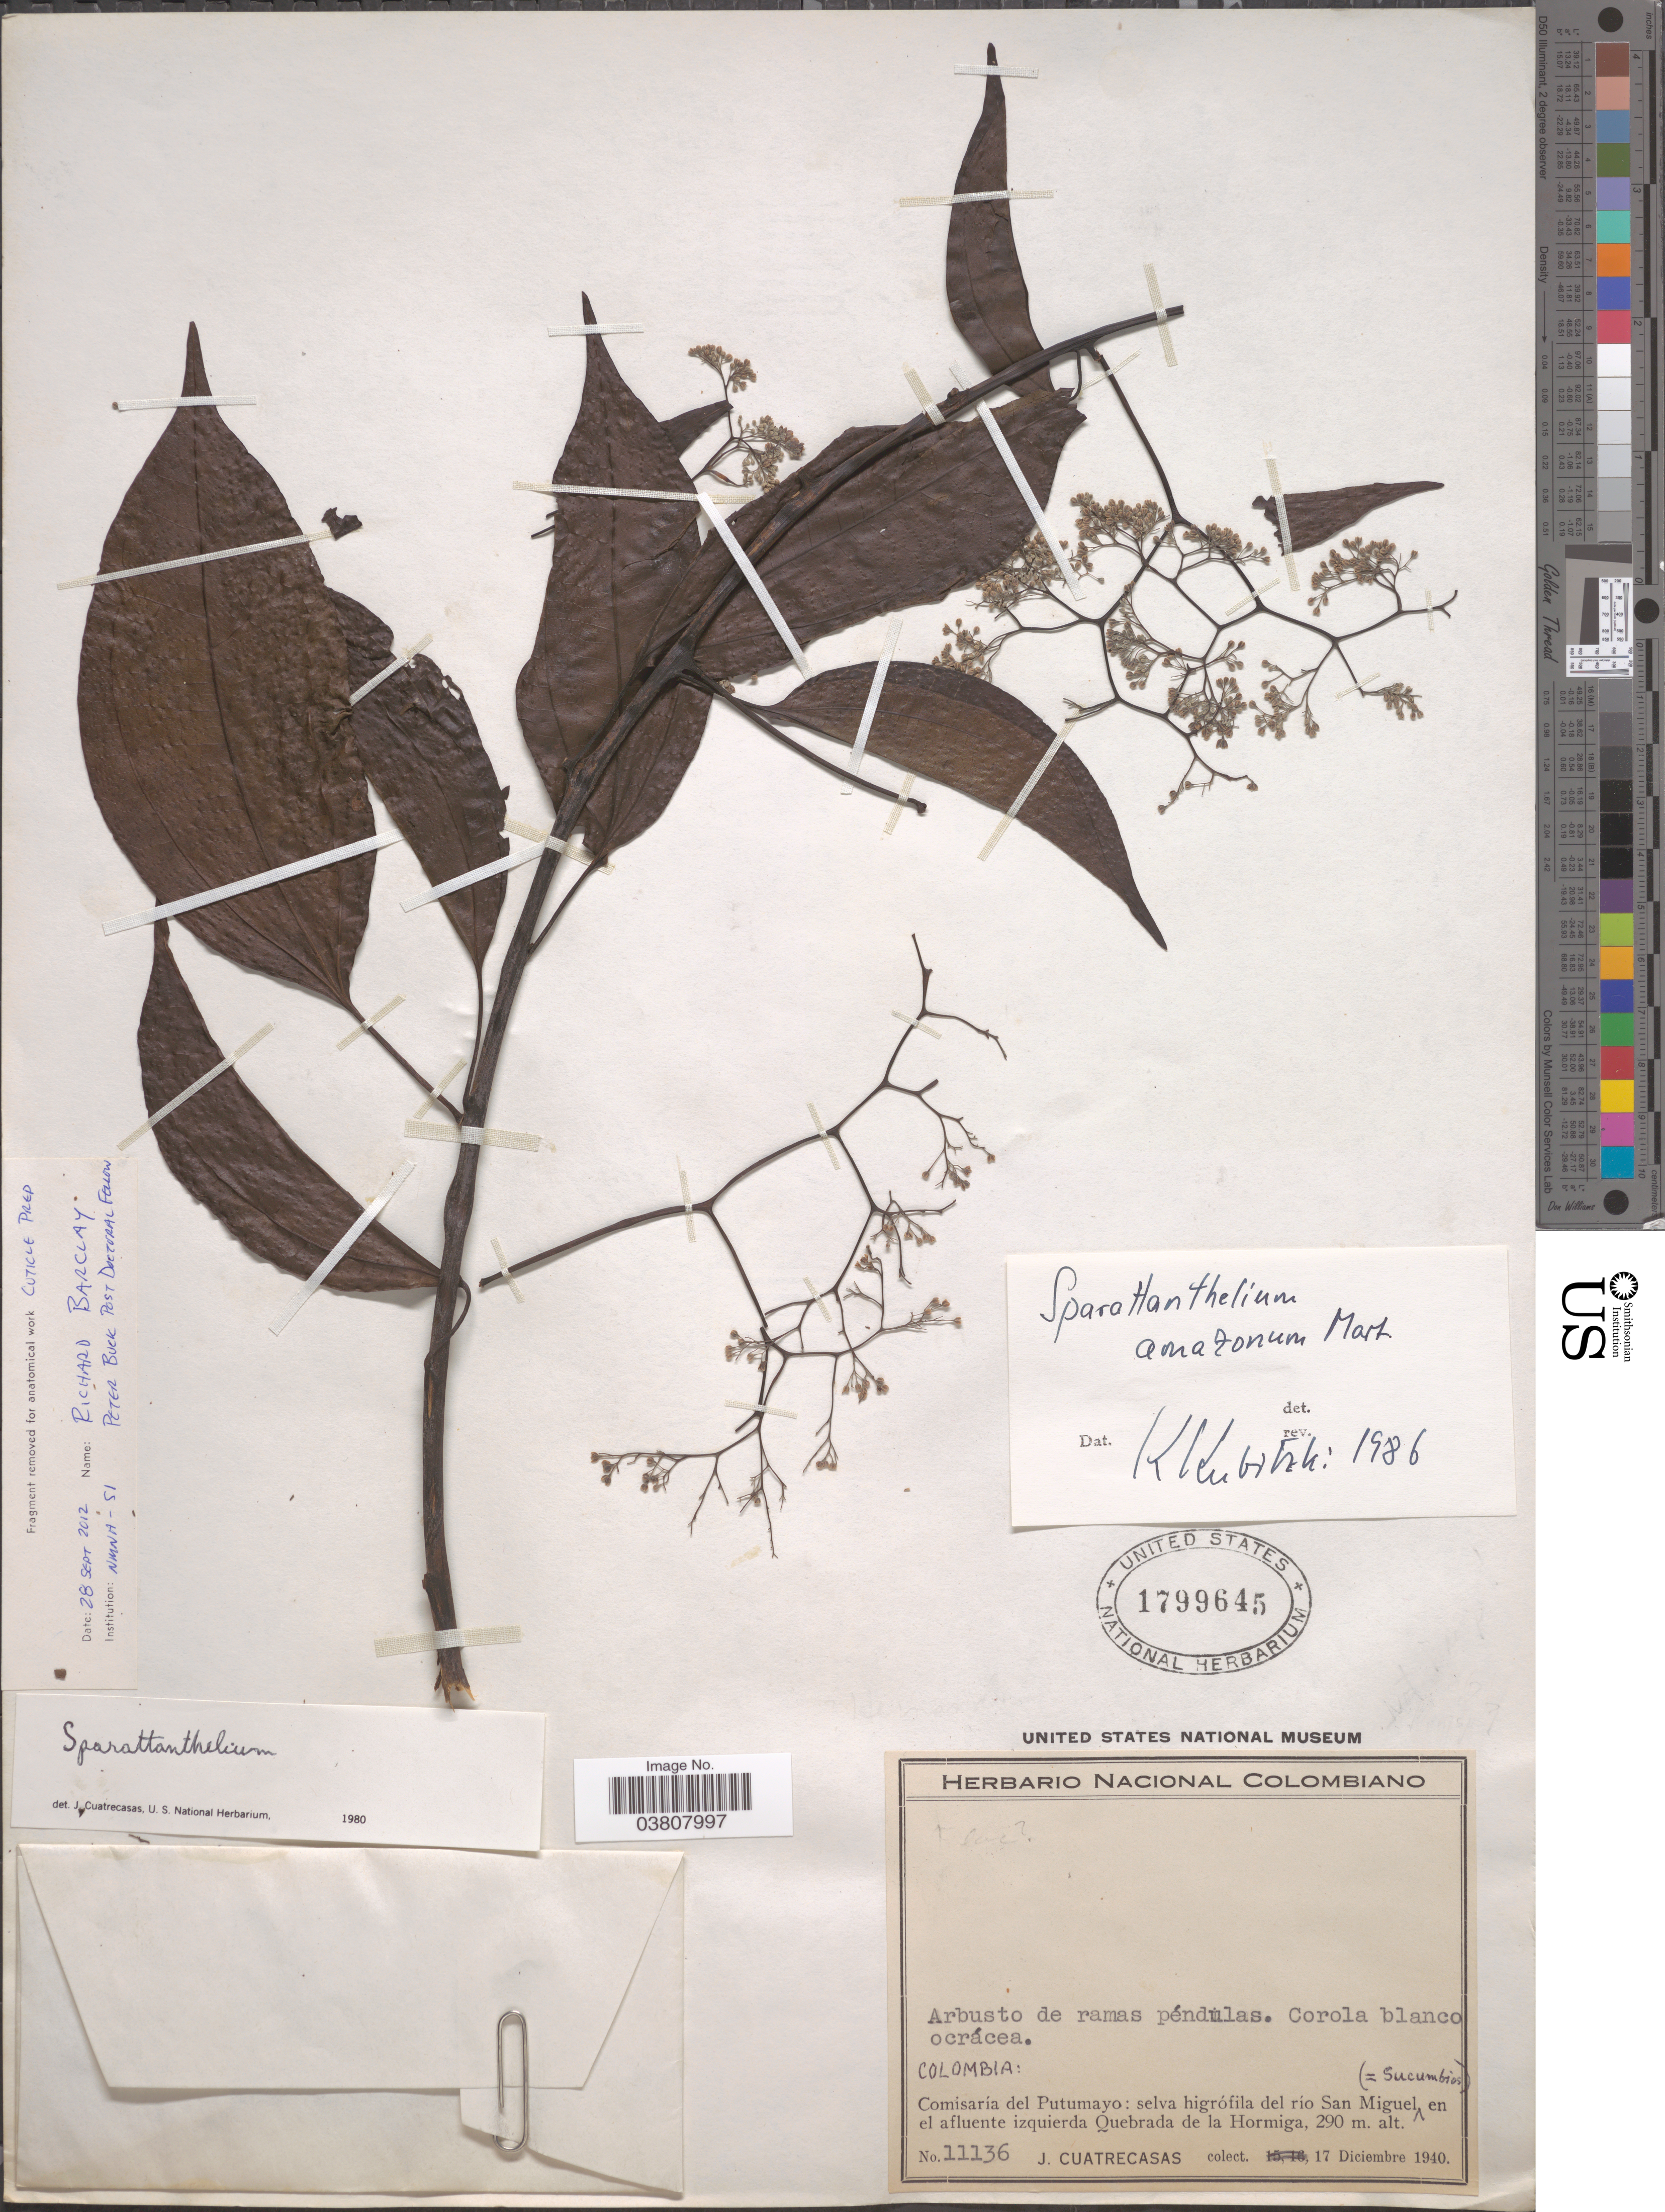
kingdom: Plantae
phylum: Tracheophyta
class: Magnoliopsida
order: Laurales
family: Hernandiaceae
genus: Sparattanthelium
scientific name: Sparattanthelium amazonum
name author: Mart.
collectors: J. Cuatrecasas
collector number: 11136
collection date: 1940-12-17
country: Colombia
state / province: Putumayo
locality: Comisaría del Putumayo: selva higrófila del río San Miguel (=Sucumbios) en el afluente izquierda Quebrada de la Hormiga.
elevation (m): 290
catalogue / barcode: US 1799645